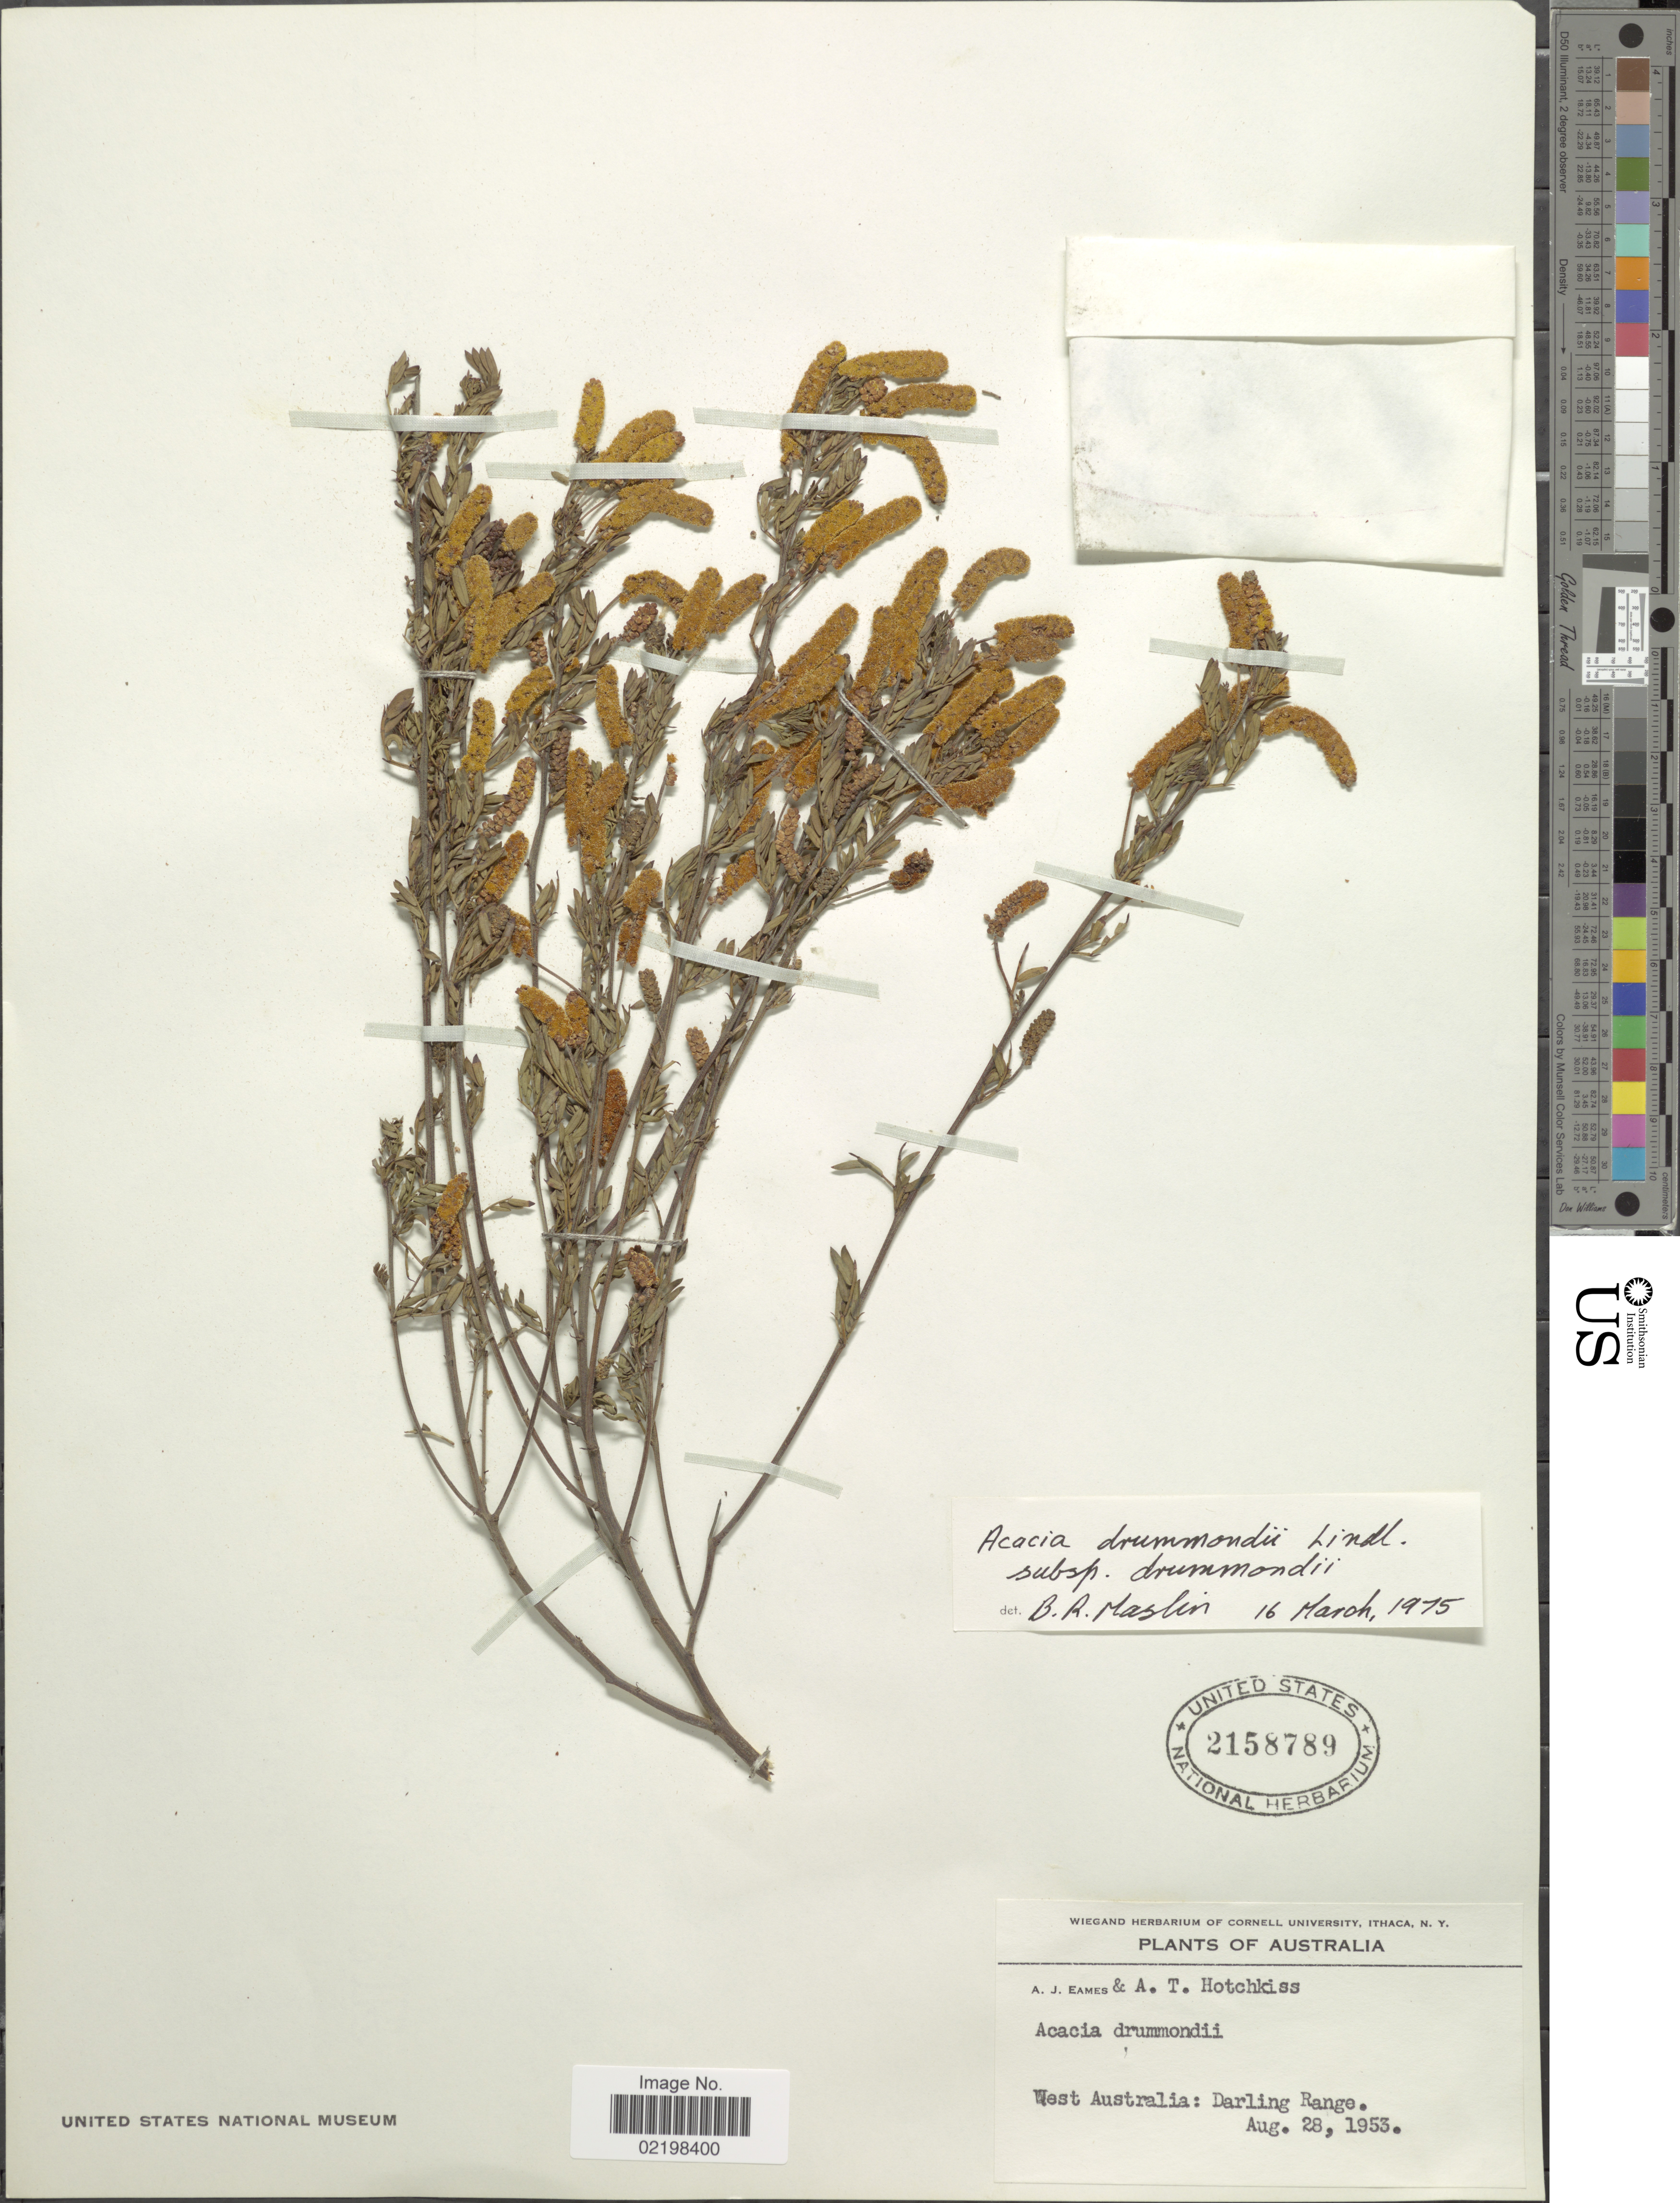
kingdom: Plantae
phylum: Tracheophyta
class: Magnoliopsida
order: Fabales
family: Fabaceae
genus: Acacia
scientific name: Acacia drummondii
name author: Lindl.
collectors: A. J. Eames & A. Hotchkiss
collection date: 1953-08-28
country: Australia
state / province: Western Australia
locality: West Australia: Darling Range.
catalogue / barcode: US 2158789